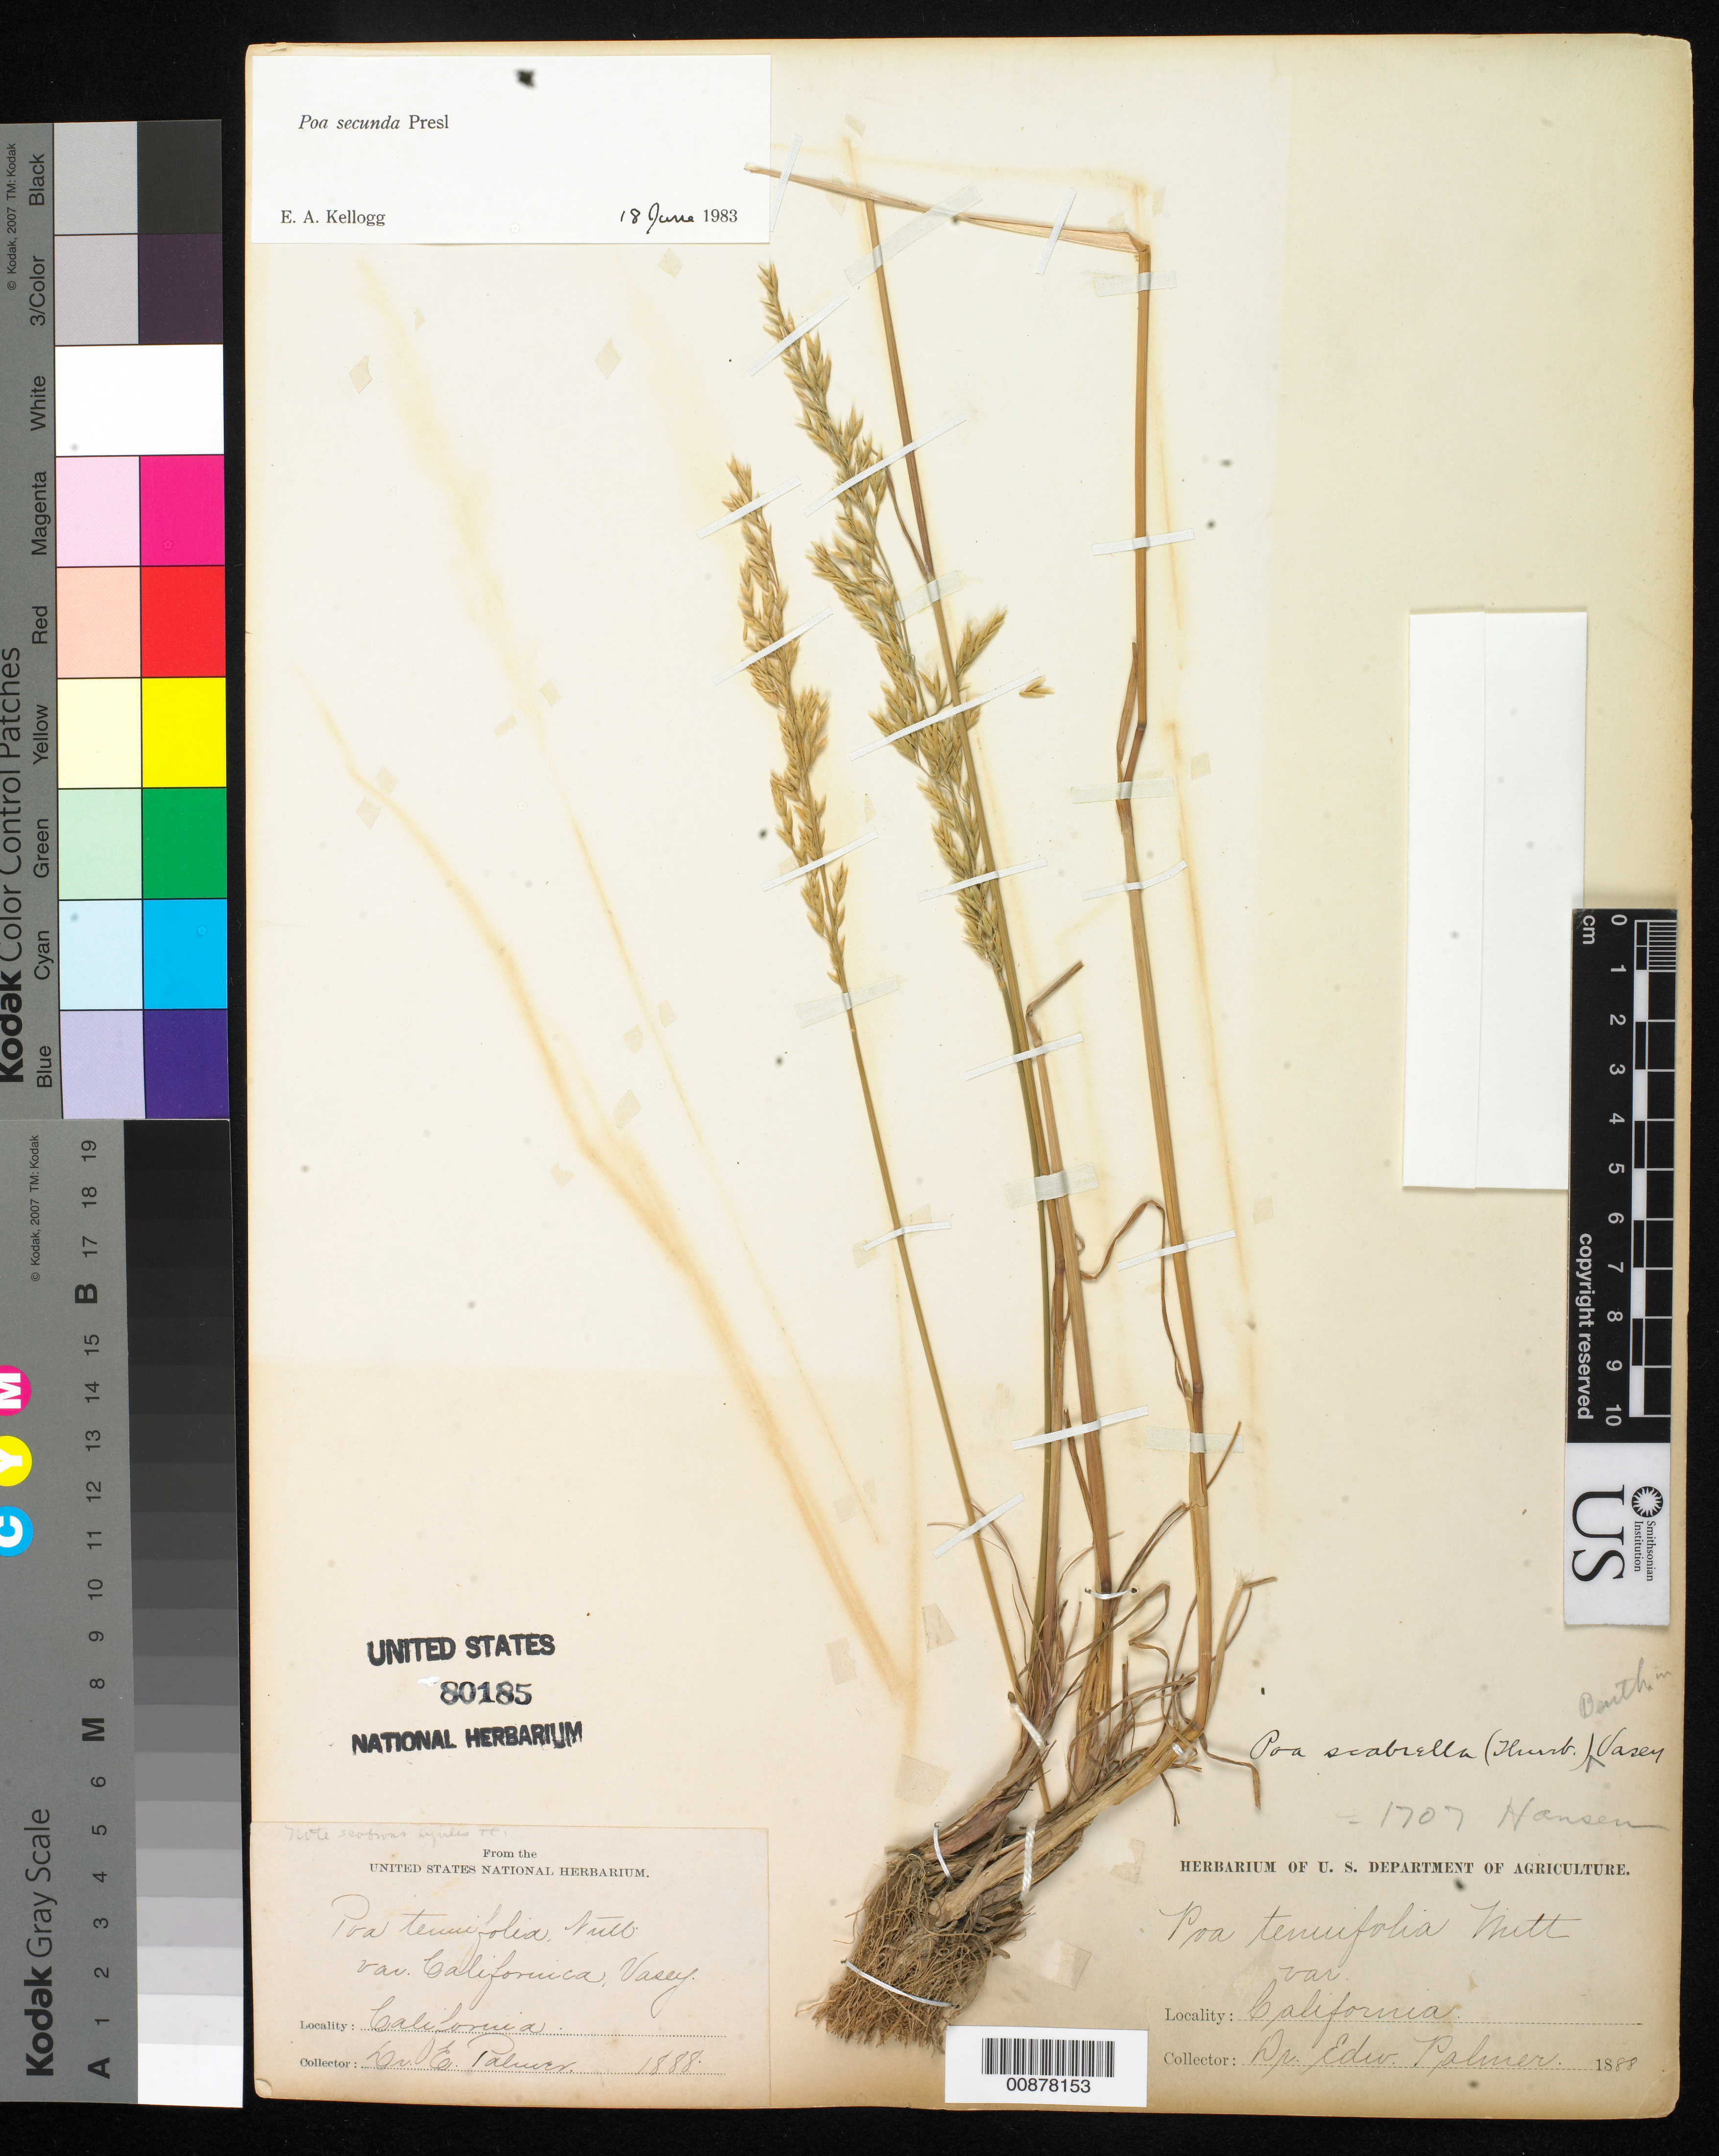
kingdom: Plantae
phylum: Tracheophyta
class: Liliopsida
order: Poales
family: Poaceae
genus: Poa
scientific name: Poa secunda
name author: J. Presl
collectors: E. Palmer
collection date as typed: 1888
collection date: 1888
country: United States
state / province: California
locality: California.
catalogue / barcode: US 80185